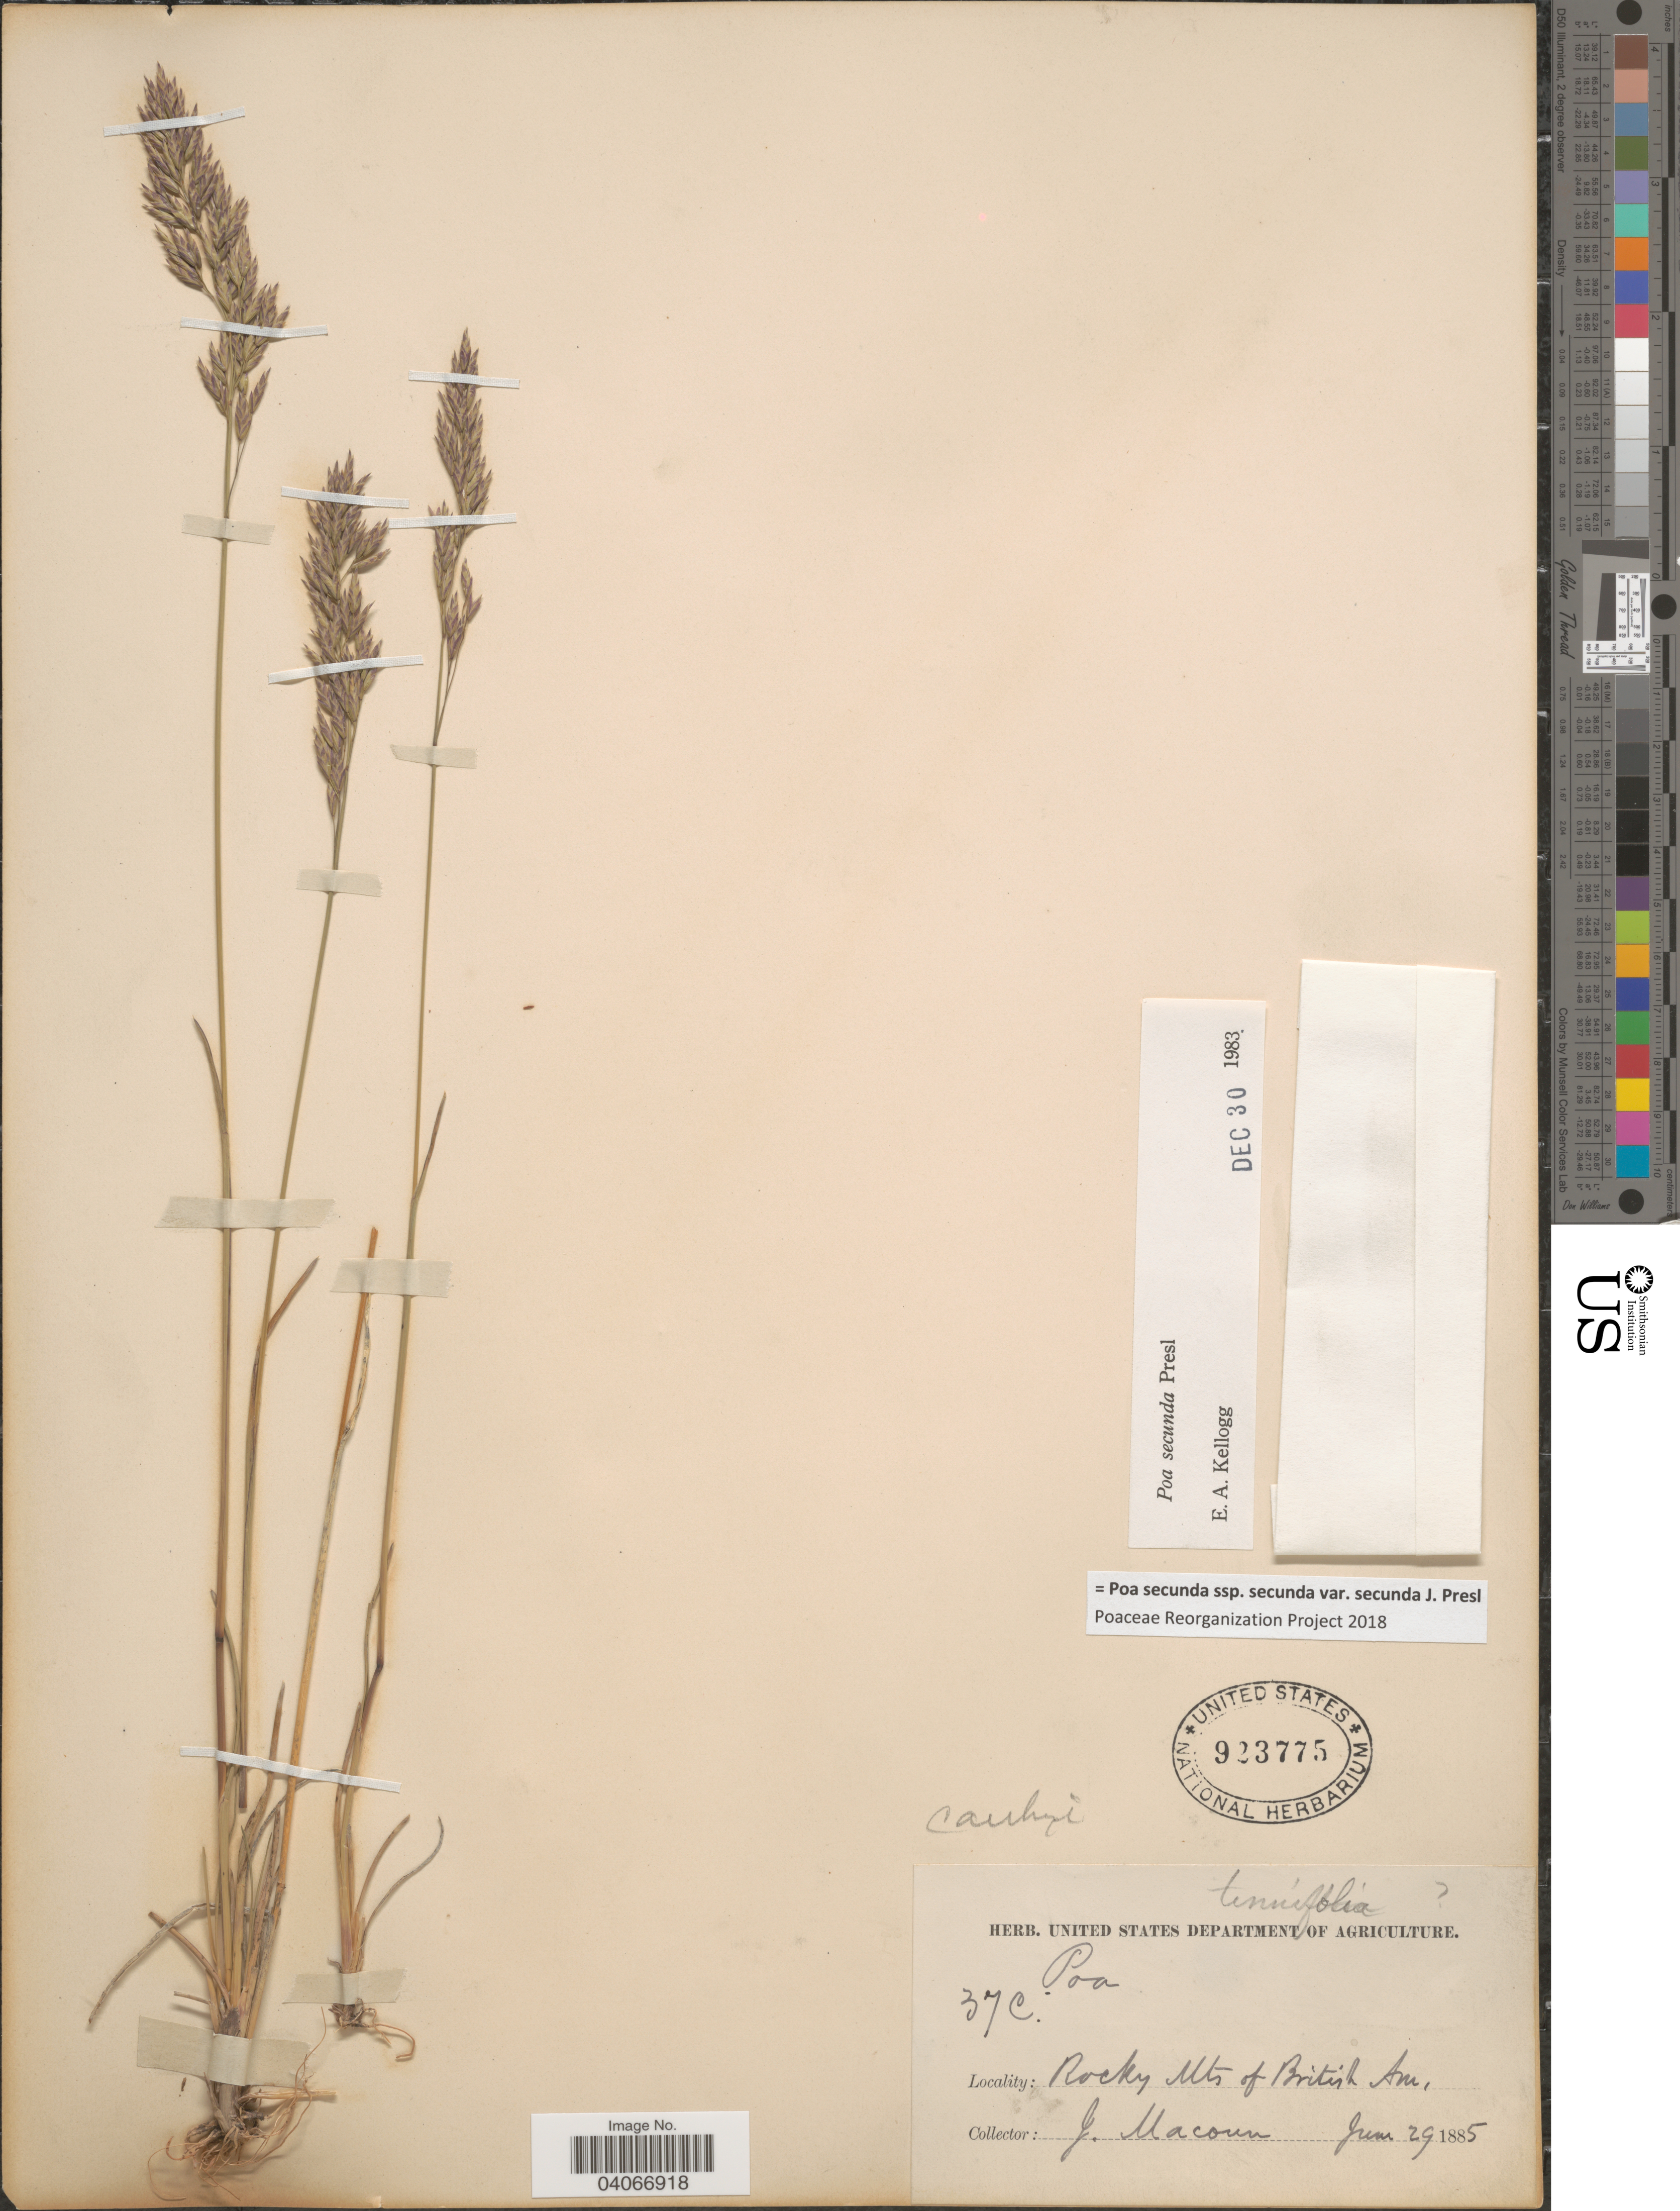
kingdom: Plantae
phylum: Tracheophyta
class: Liliopsida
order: Poales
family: Poaceae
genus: Poa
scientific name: Poa secunda subsp. secunda var. secunda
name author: J. Presl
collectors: J. Macoun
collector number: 37c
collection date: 1885-06-29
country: Canada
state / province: Alberta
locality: Rocky Mts of British Am.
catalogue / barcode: US 923775